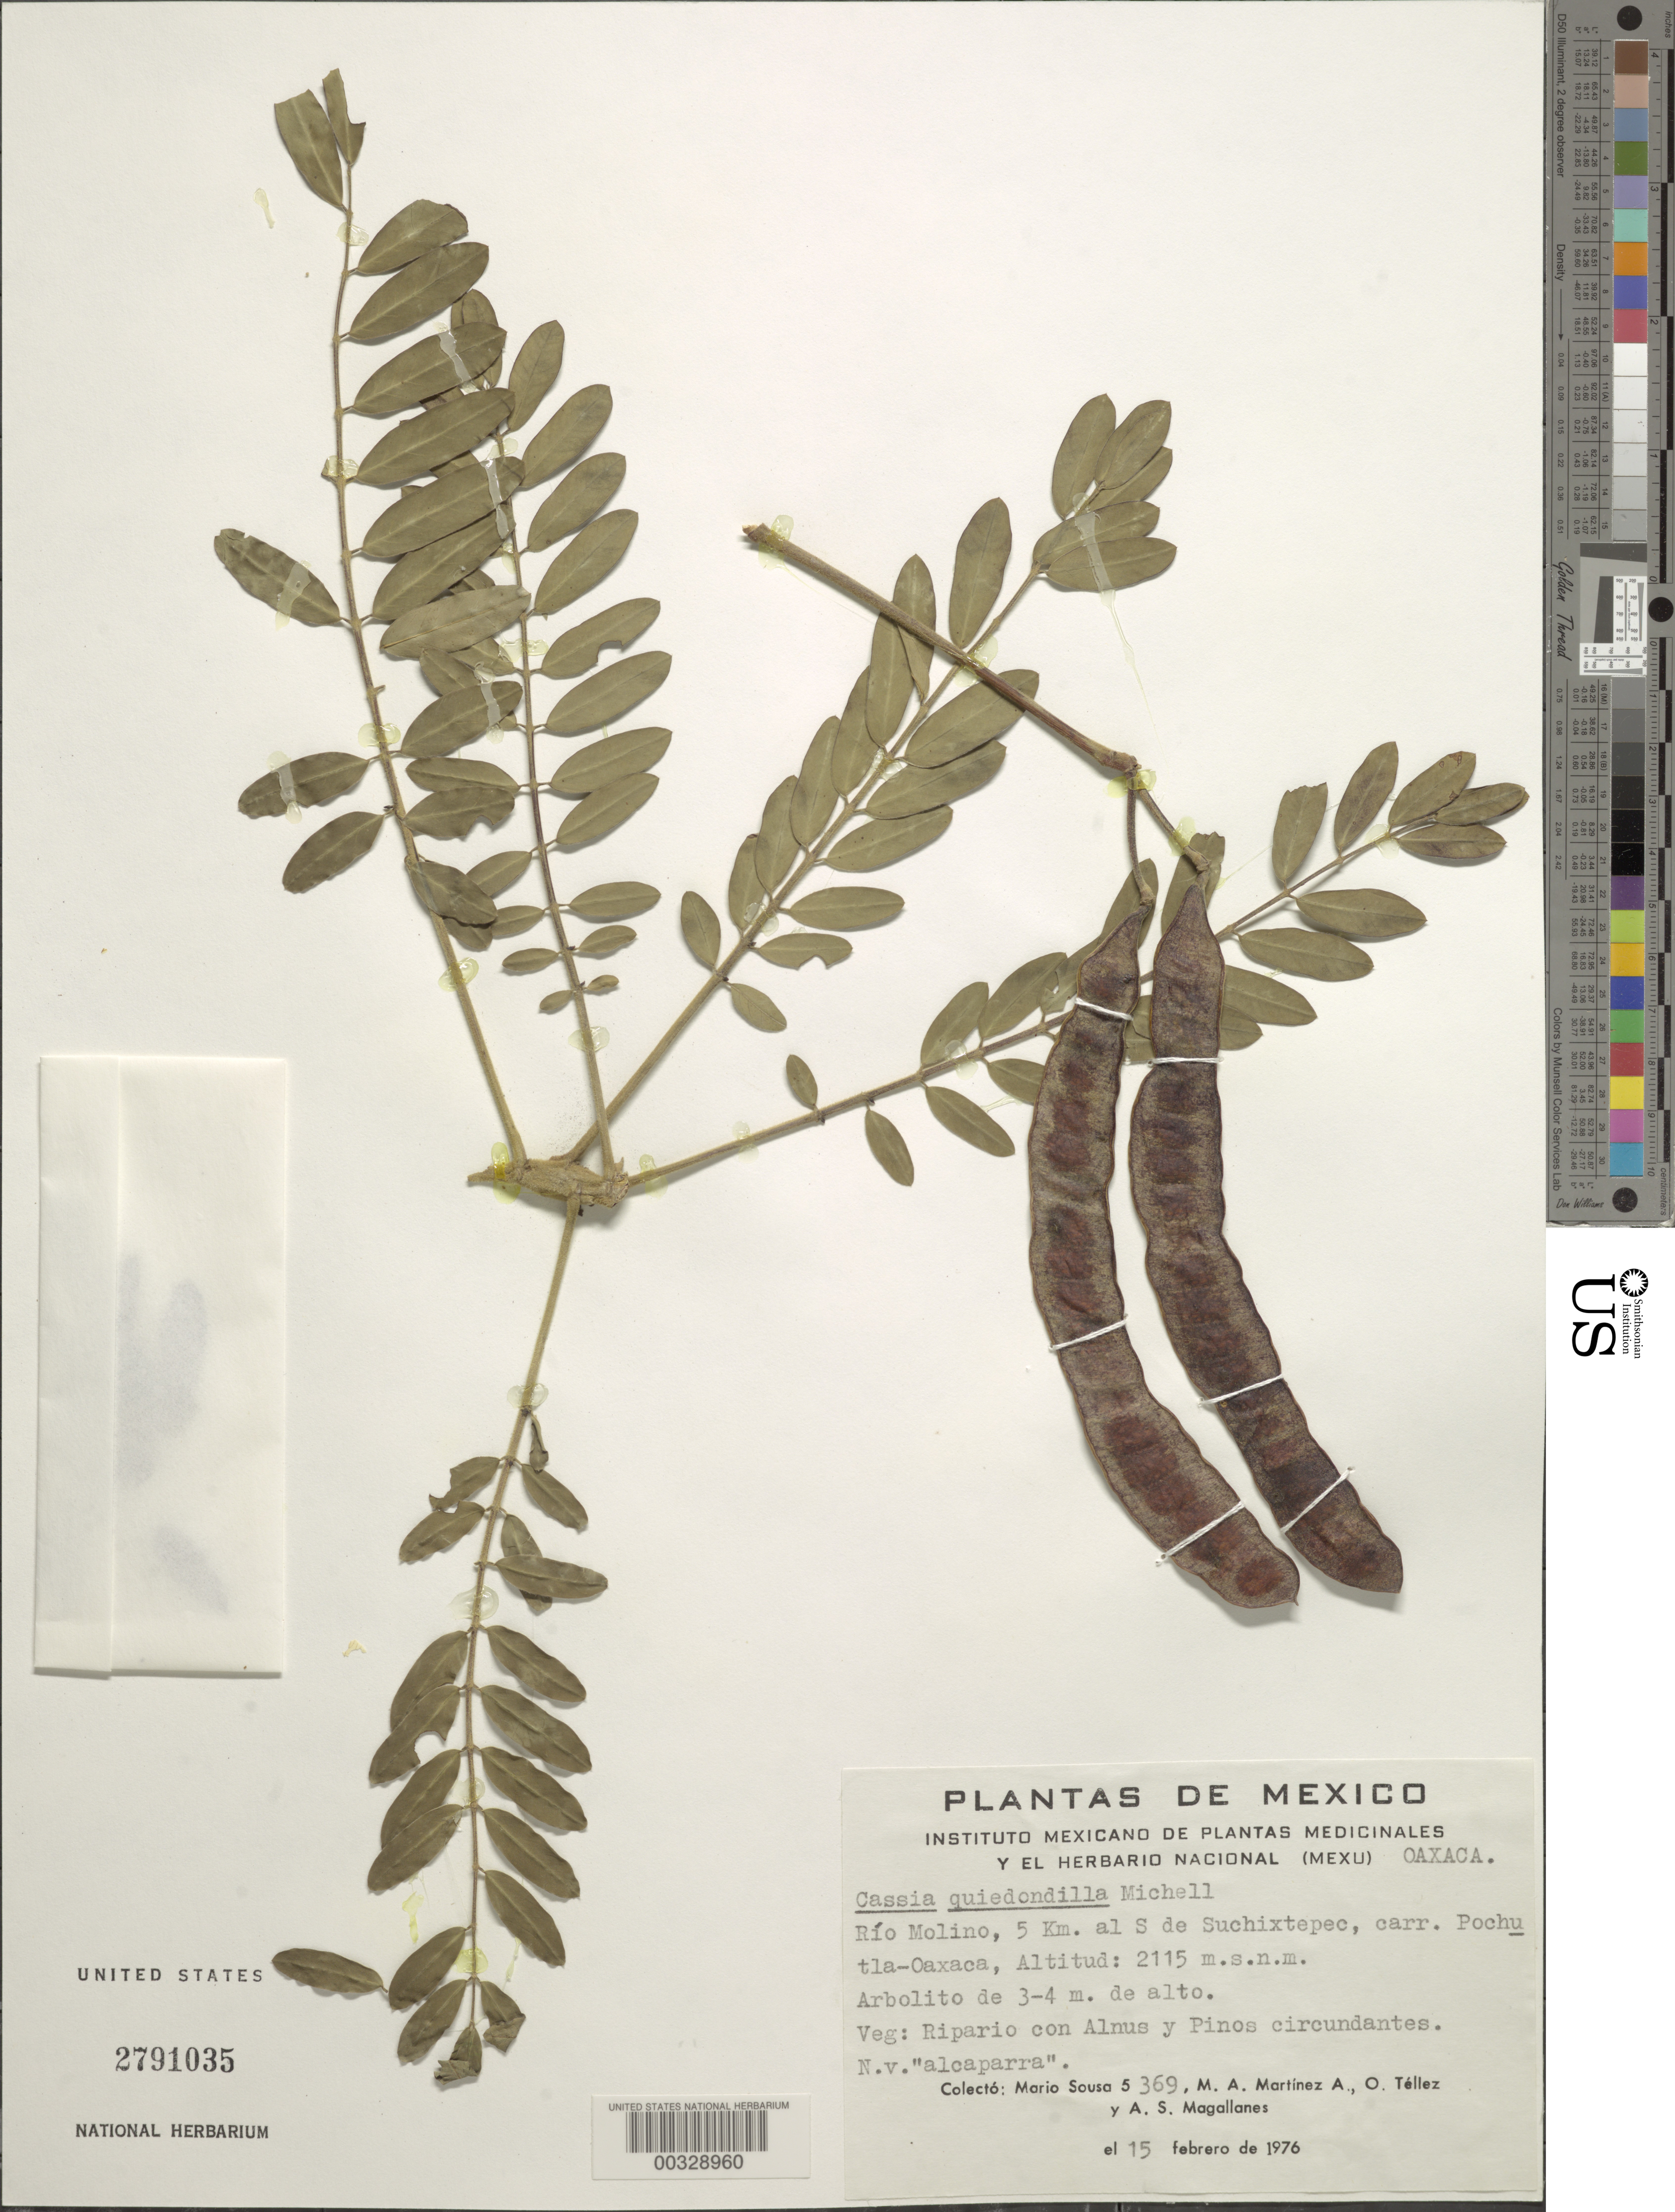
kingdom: Plantae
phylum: Tracheophyta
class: Magnoliopsida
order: Fabales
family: Fabaceae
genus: Senna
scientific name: Senna multifoliolata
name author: (Paul G. Wilson) H.S. Irwin & Barneby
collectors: M. Sousa S., M. A. Martínez Alfaro, O. Téllez V. & A. Magallanes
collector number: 5369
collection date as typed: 15 Feb 1976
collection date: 1976-02-15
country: Mexico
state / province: Oaxaca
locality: Rio molino, 5 km S of suchixtepec, Pochutla-Oaxaca road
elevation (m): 2115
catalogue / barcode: US 2791035